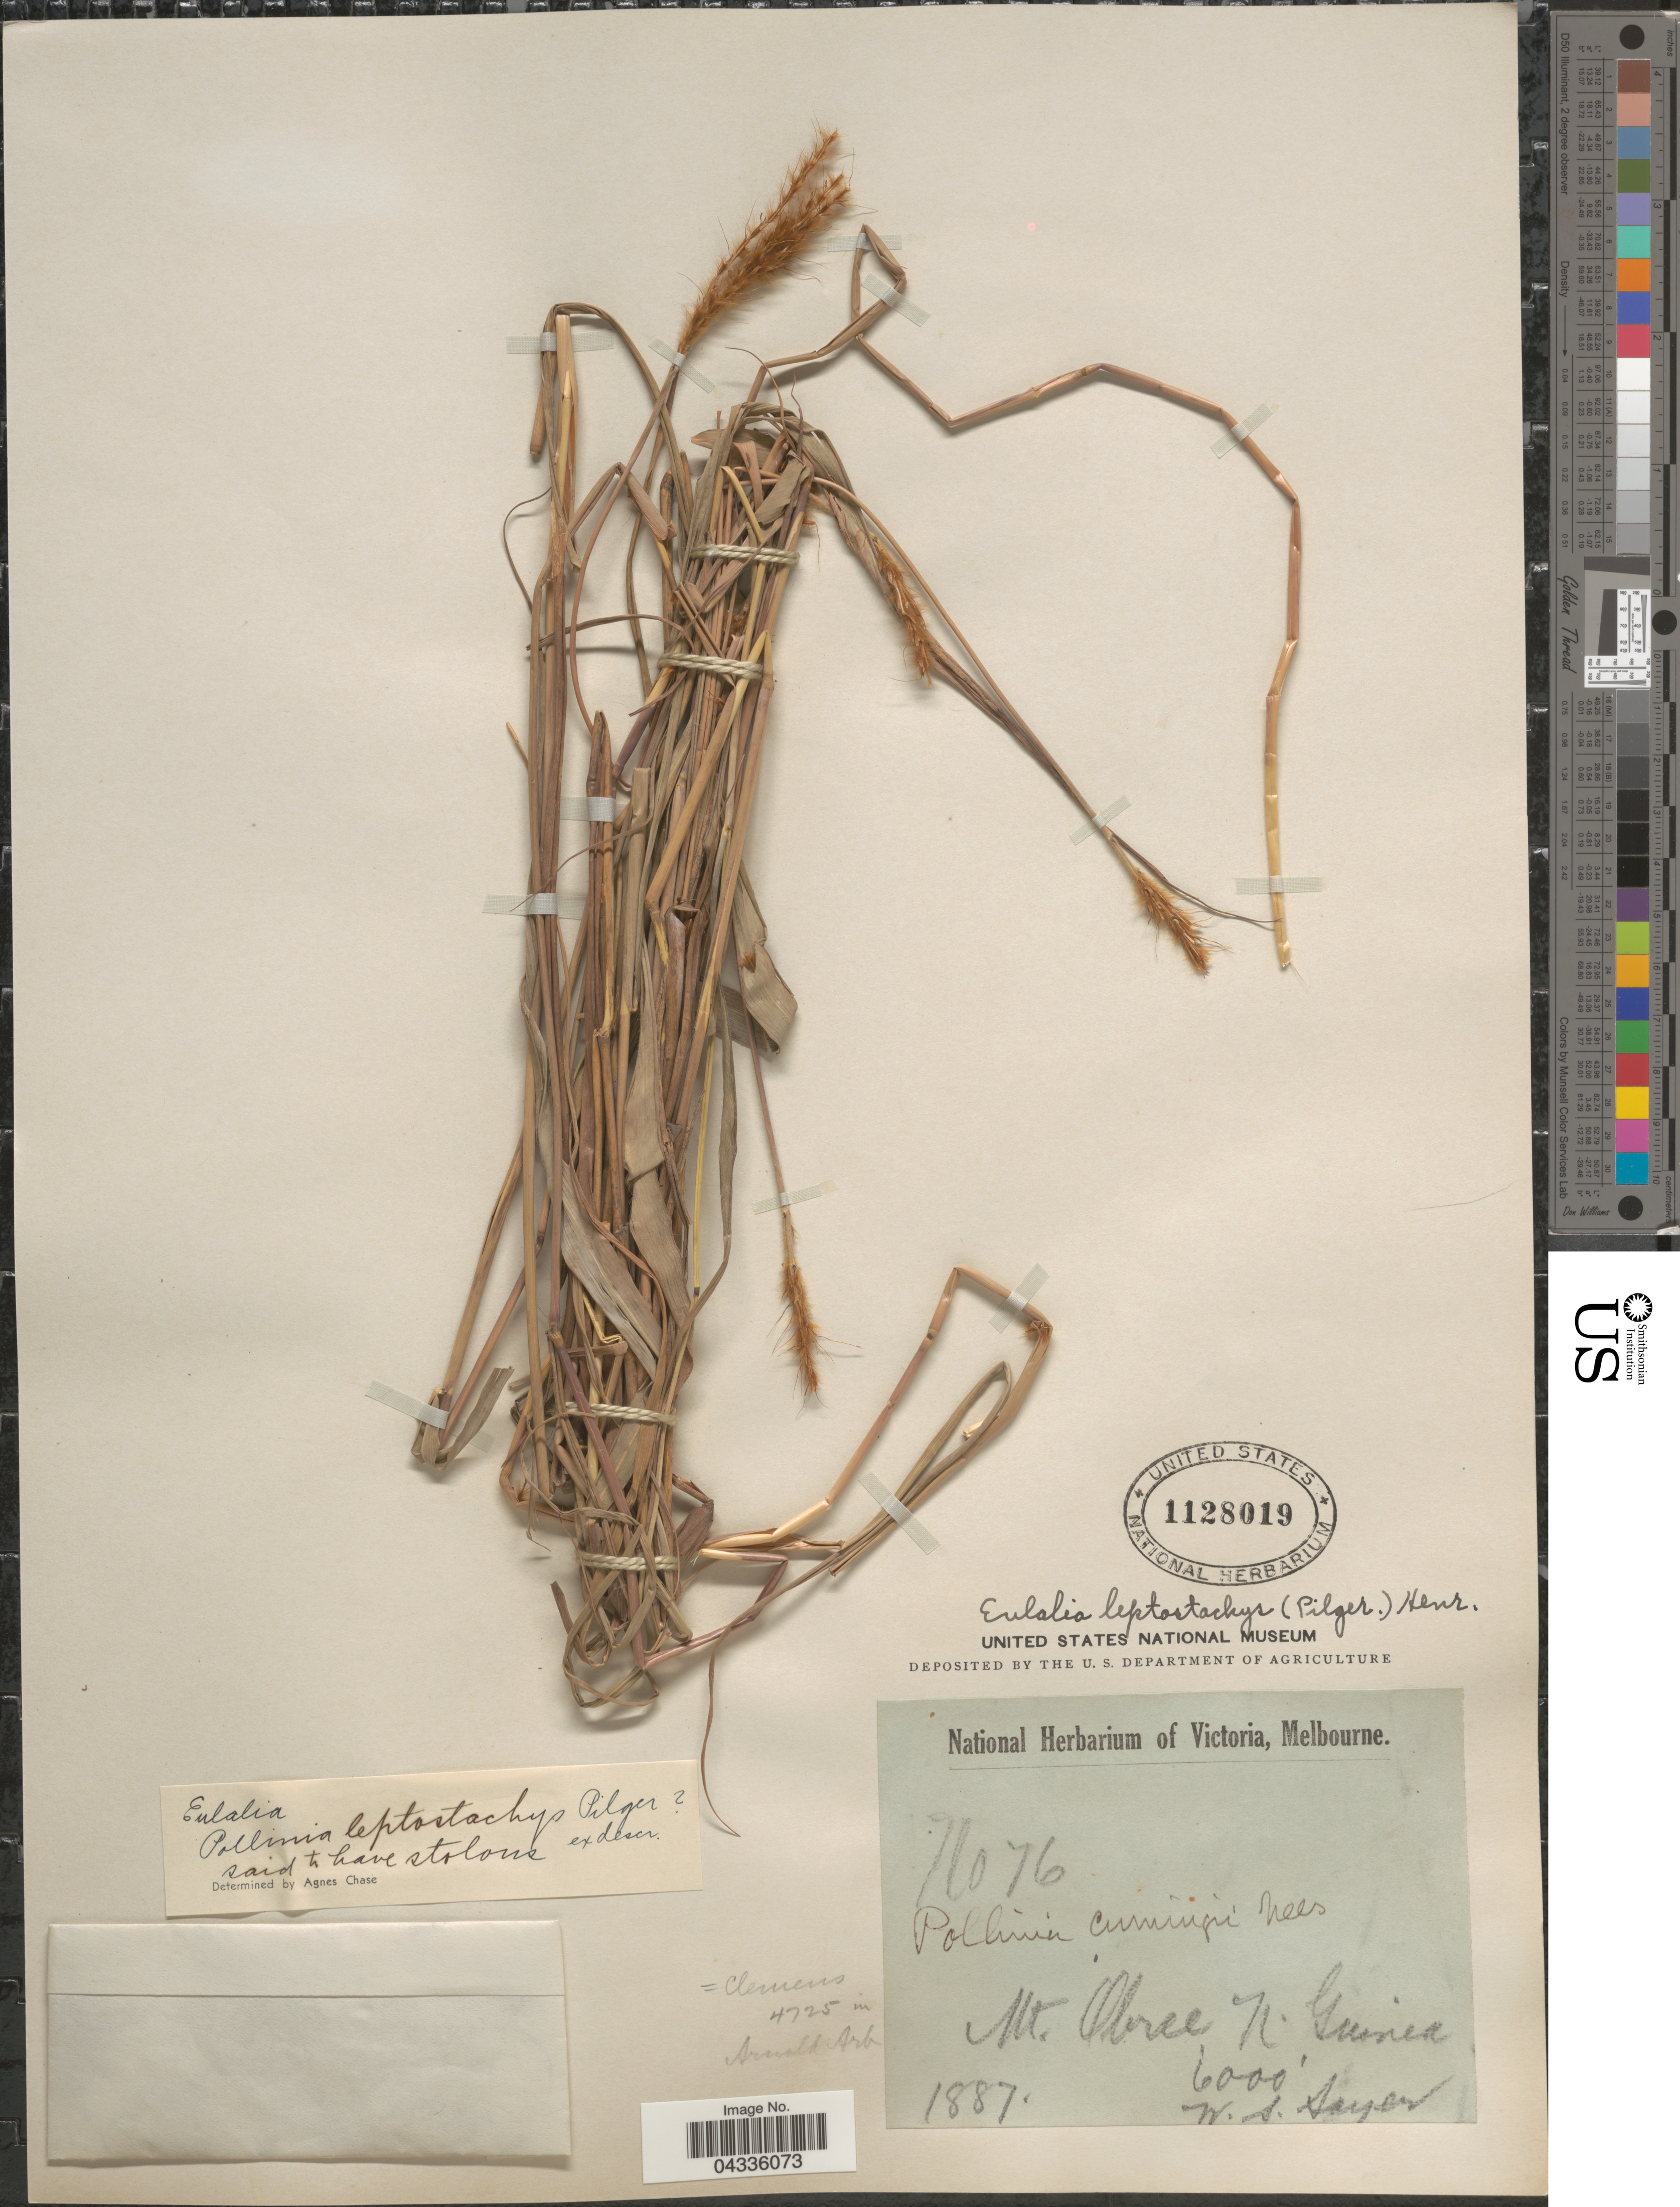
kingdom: Plantae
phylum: Tracheophyta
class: Liliopsida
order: Poales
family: Poaceae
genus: Eulalia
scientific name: Eulalia leptostachys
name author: (Pilg.) Henr.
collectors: W. Sayer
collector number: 76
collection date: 1887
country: Papua New Guinea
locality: Mt. Obree. N. Guinea.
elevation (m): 1829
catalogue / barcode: US 1128019